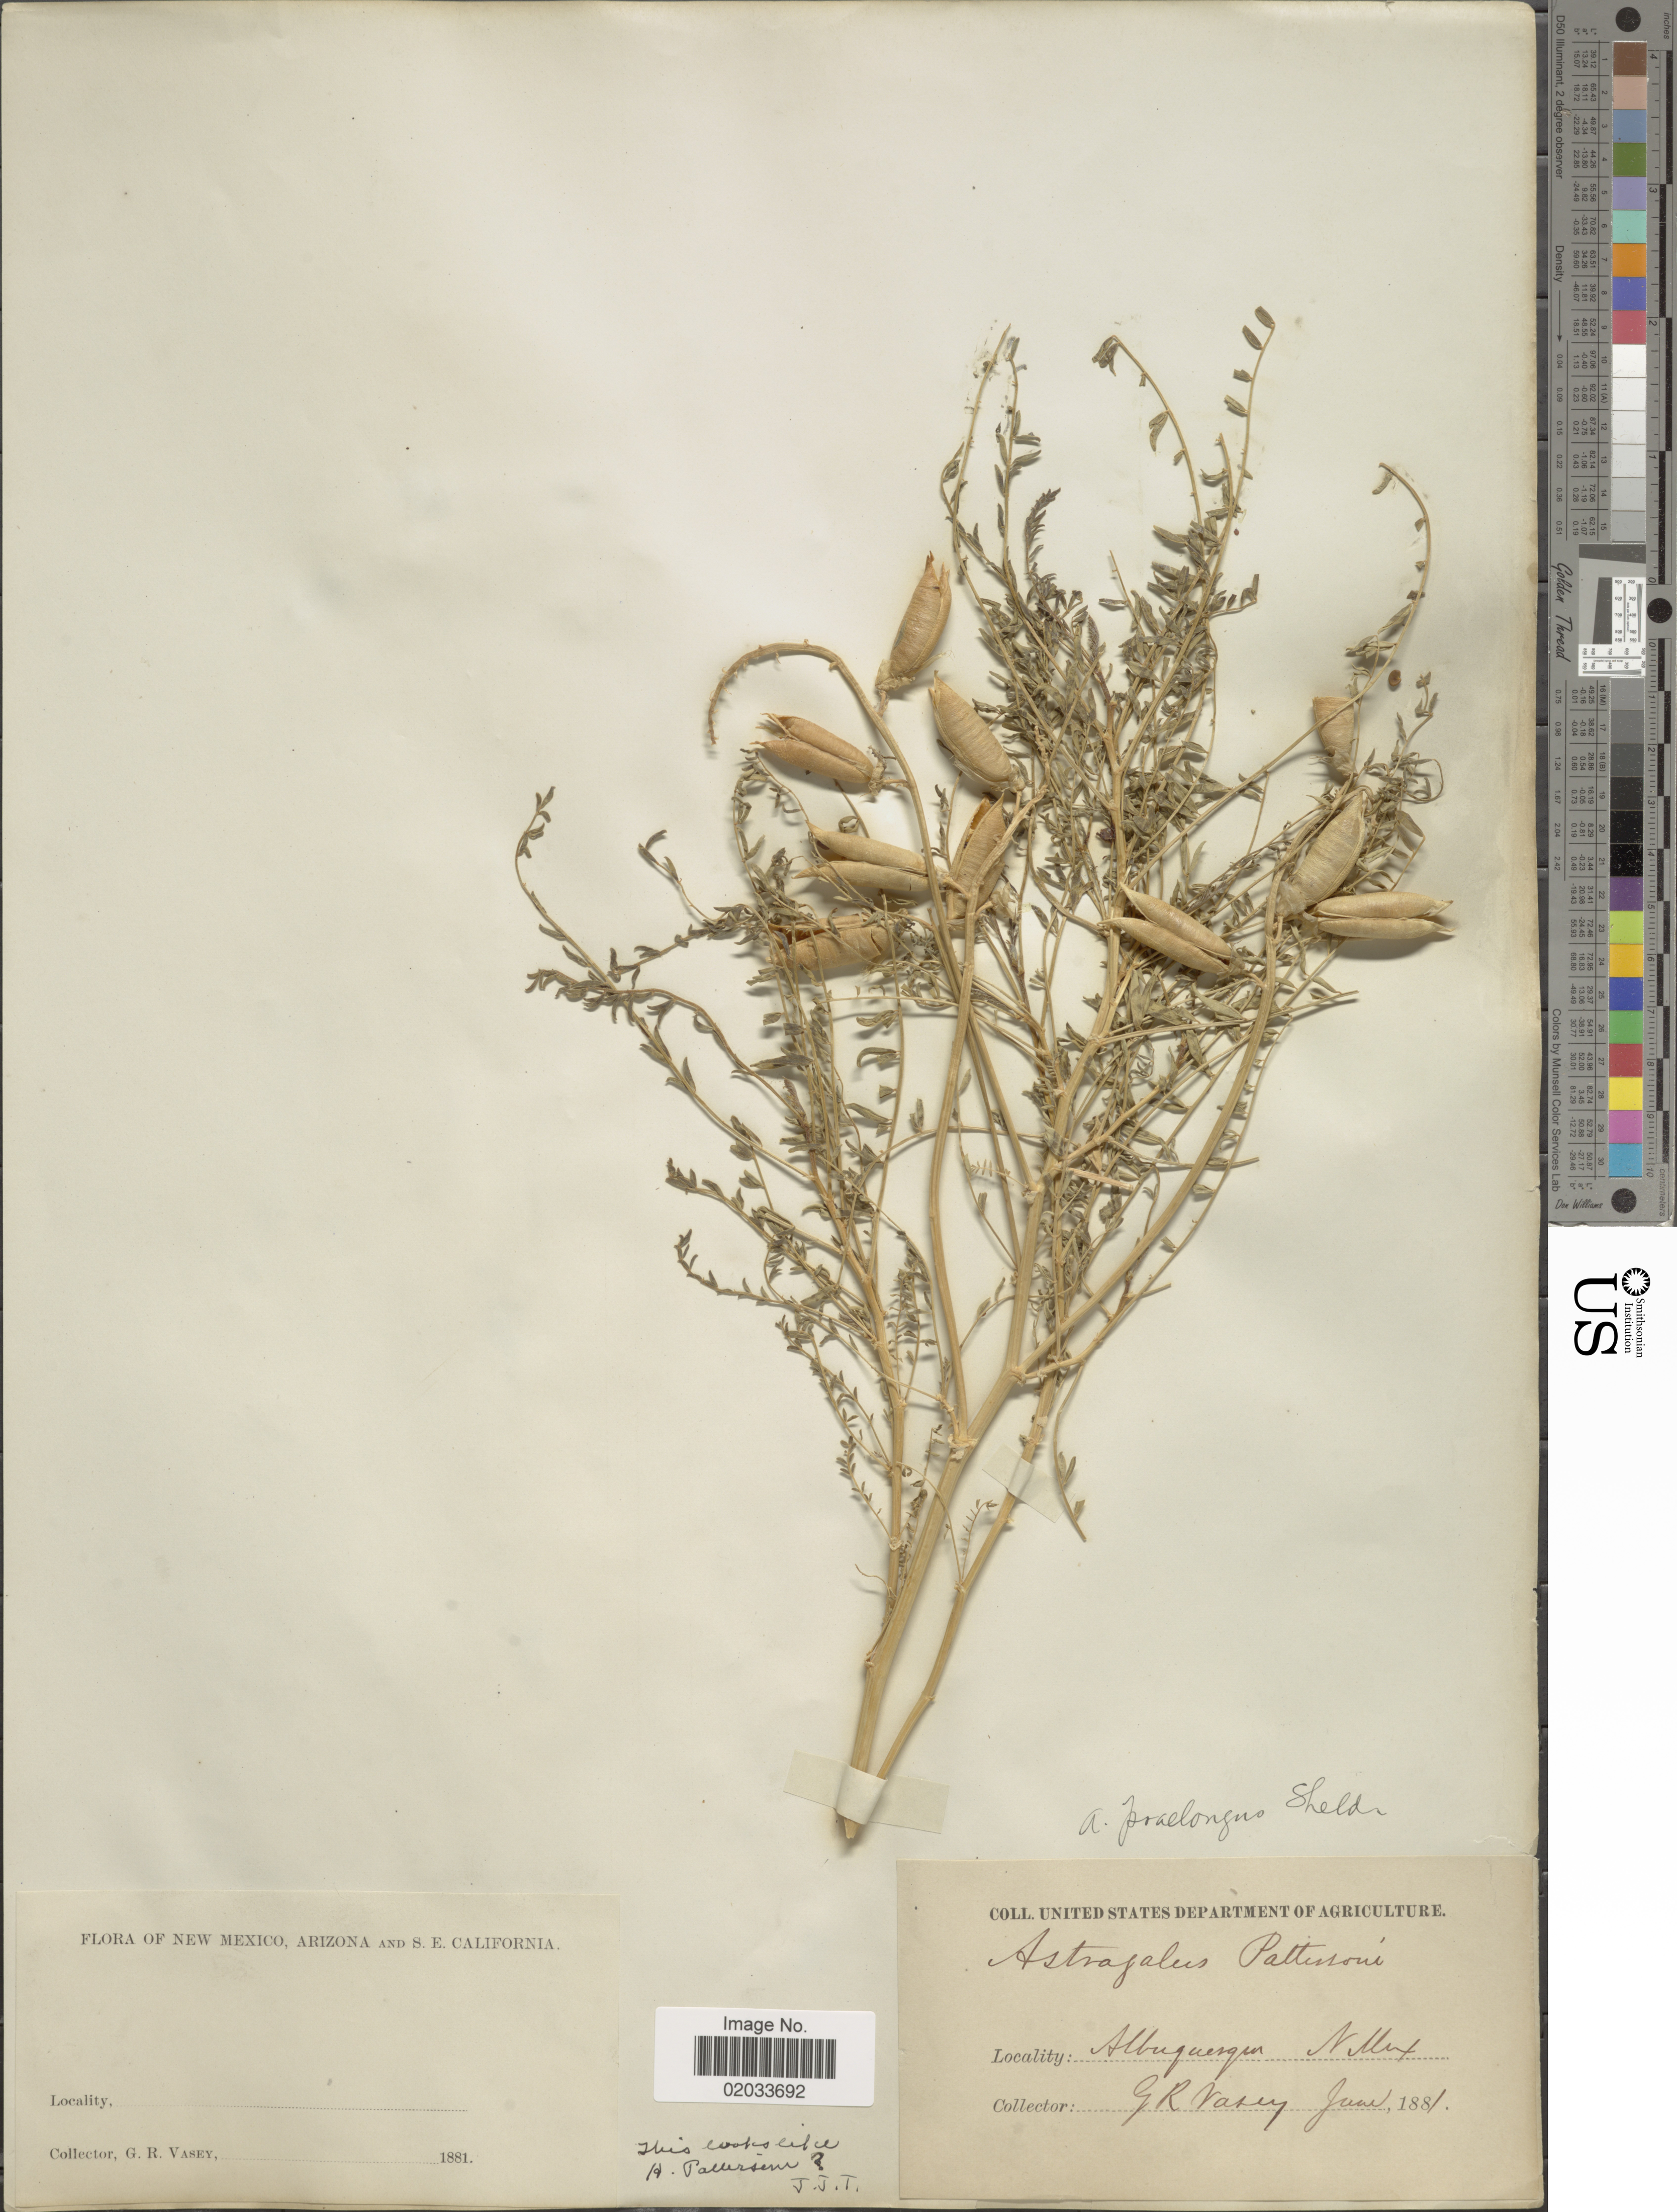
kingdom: Plantae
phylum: Tracheophyta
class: Magnoliopsida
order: Fabales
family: Fabaceae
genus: Astragalus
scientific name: Astragalus pattersonii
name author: (A. Gray) A. Gray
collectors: G. R. Vasey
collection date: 1881-06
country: United States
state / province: New Mexico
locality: Abuquerque